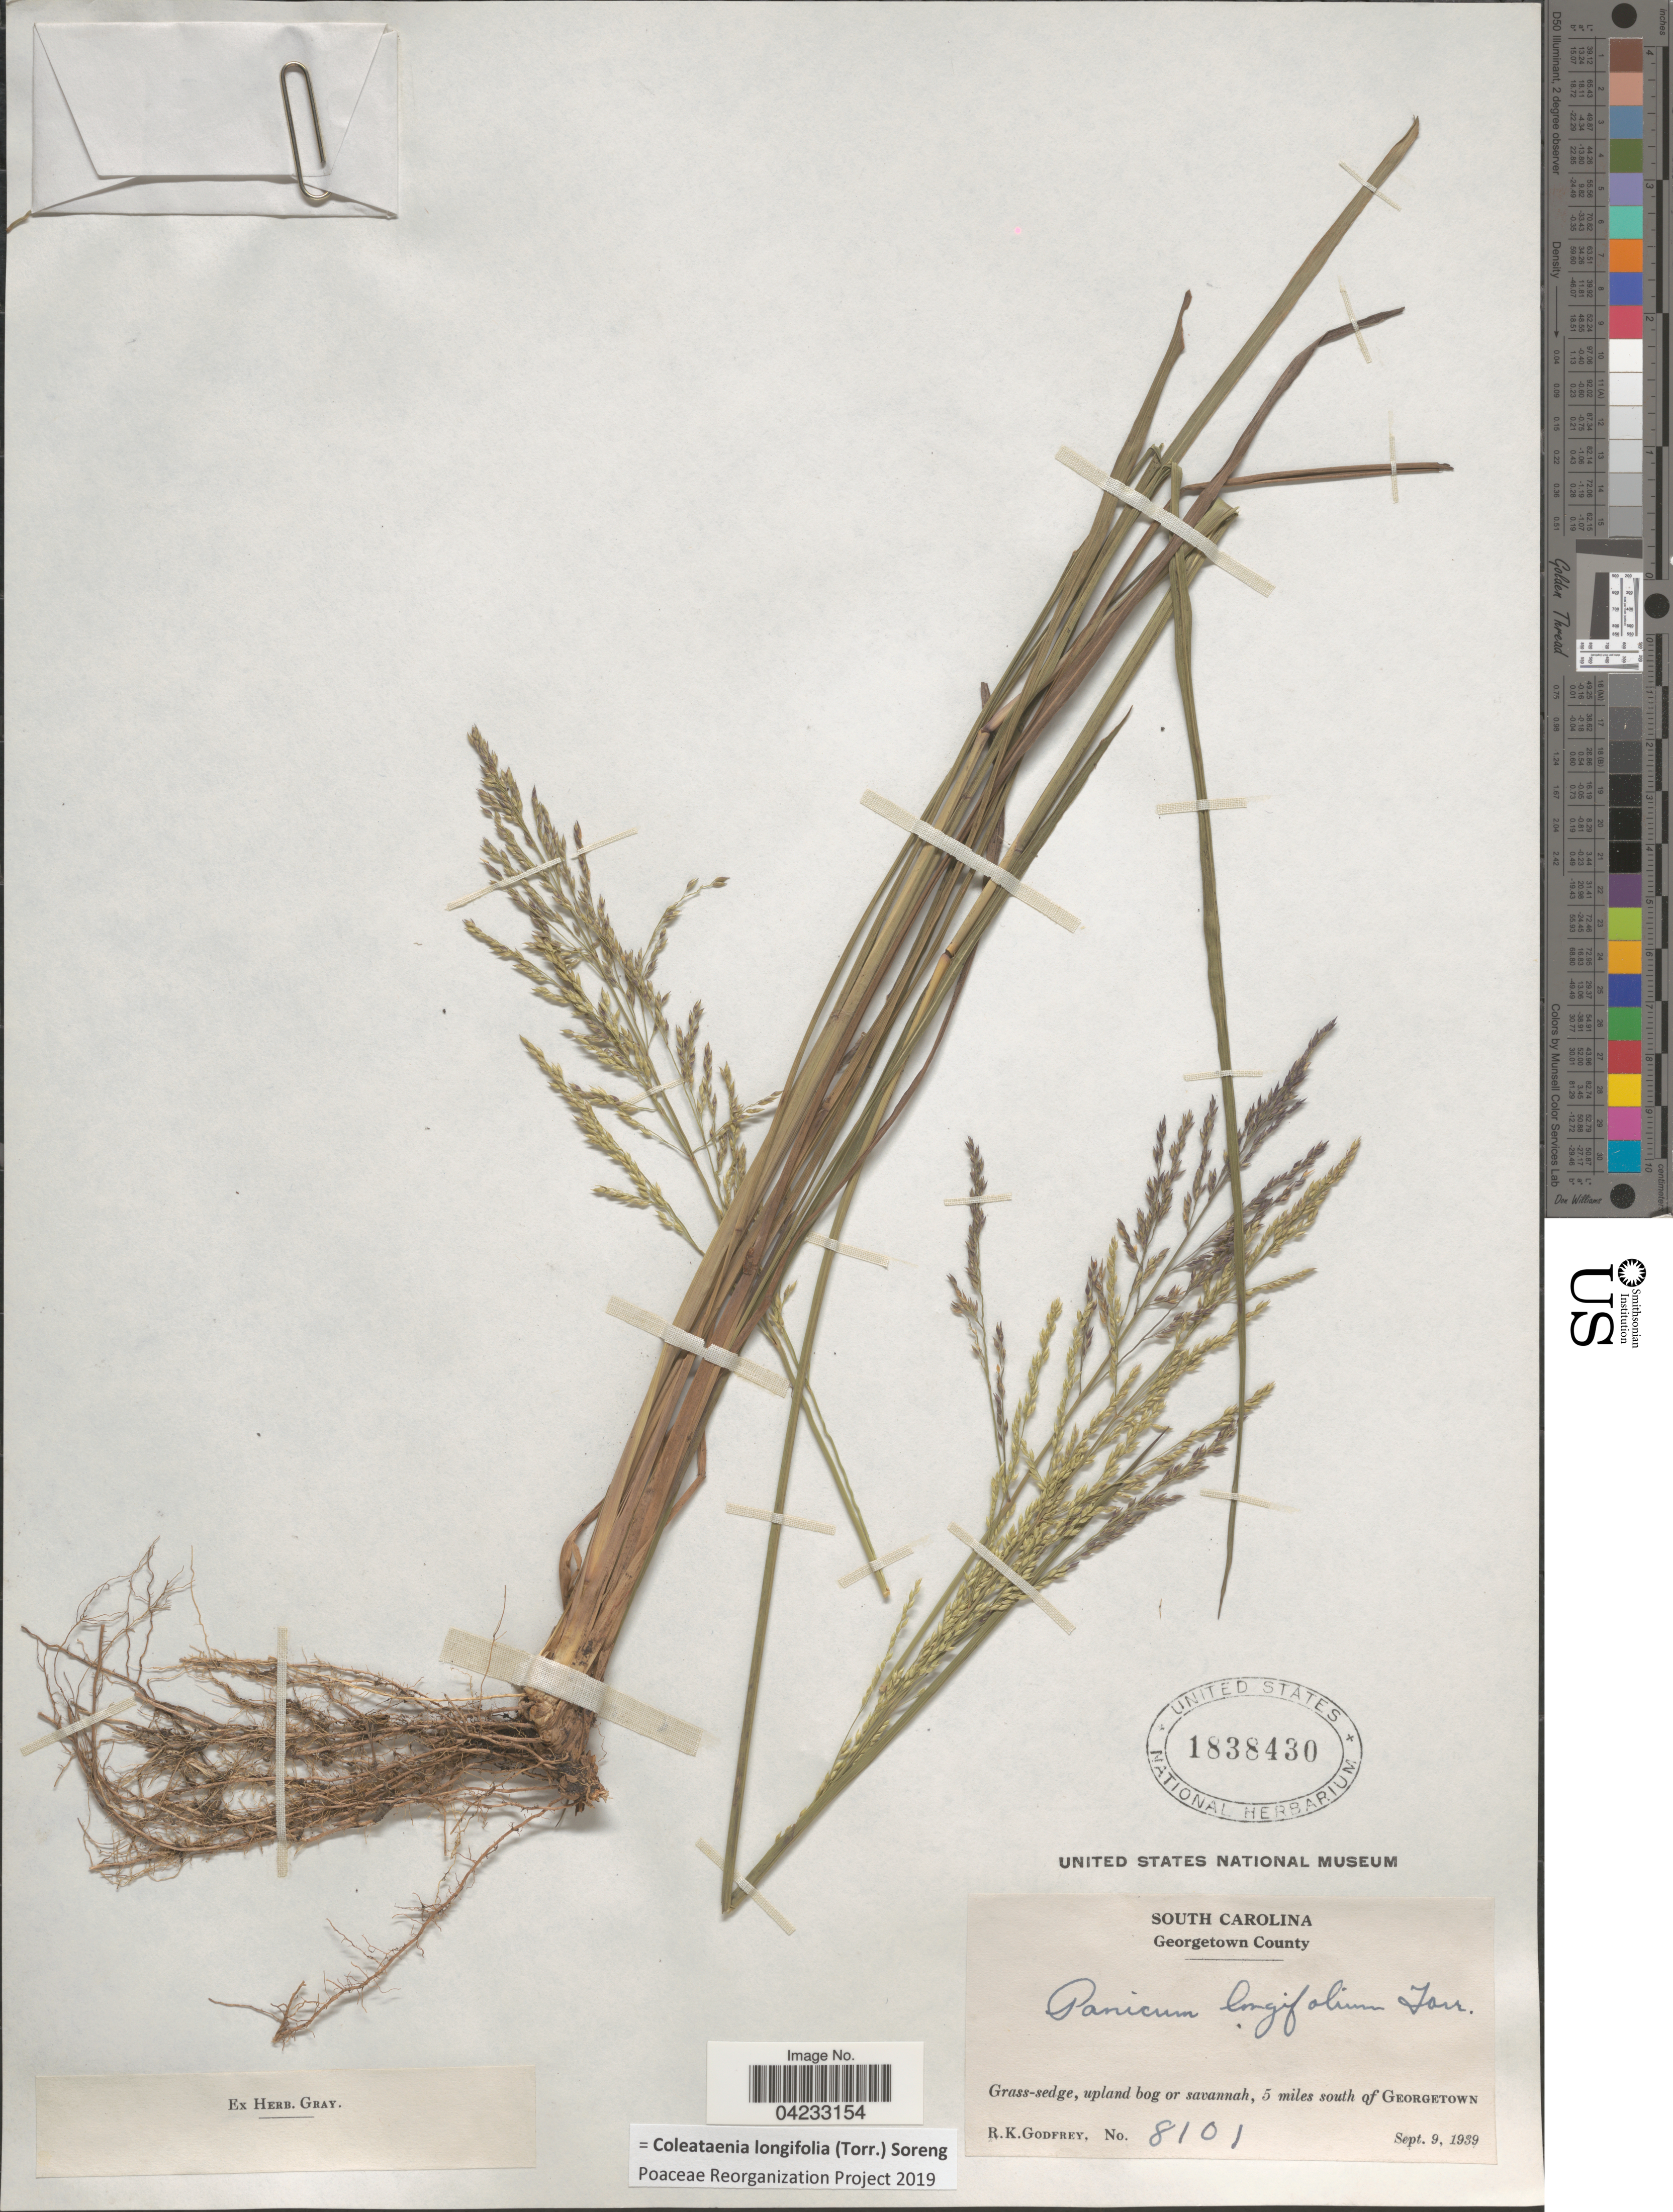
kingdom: Plantae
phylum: Tracheophyta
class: Liliopsida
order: Poales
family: Poaceae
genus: Coleataenia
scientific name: Coleataenia longifolia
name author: (Torr.) Soreng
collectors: R. K. Godfrey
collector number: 8101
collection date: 1939-09-09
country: United States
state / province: South Carolina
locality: Georgetown County. Grass-sedge, upland bog or savannah, 5 miles south of Georgetown.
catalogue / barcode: US 1838430